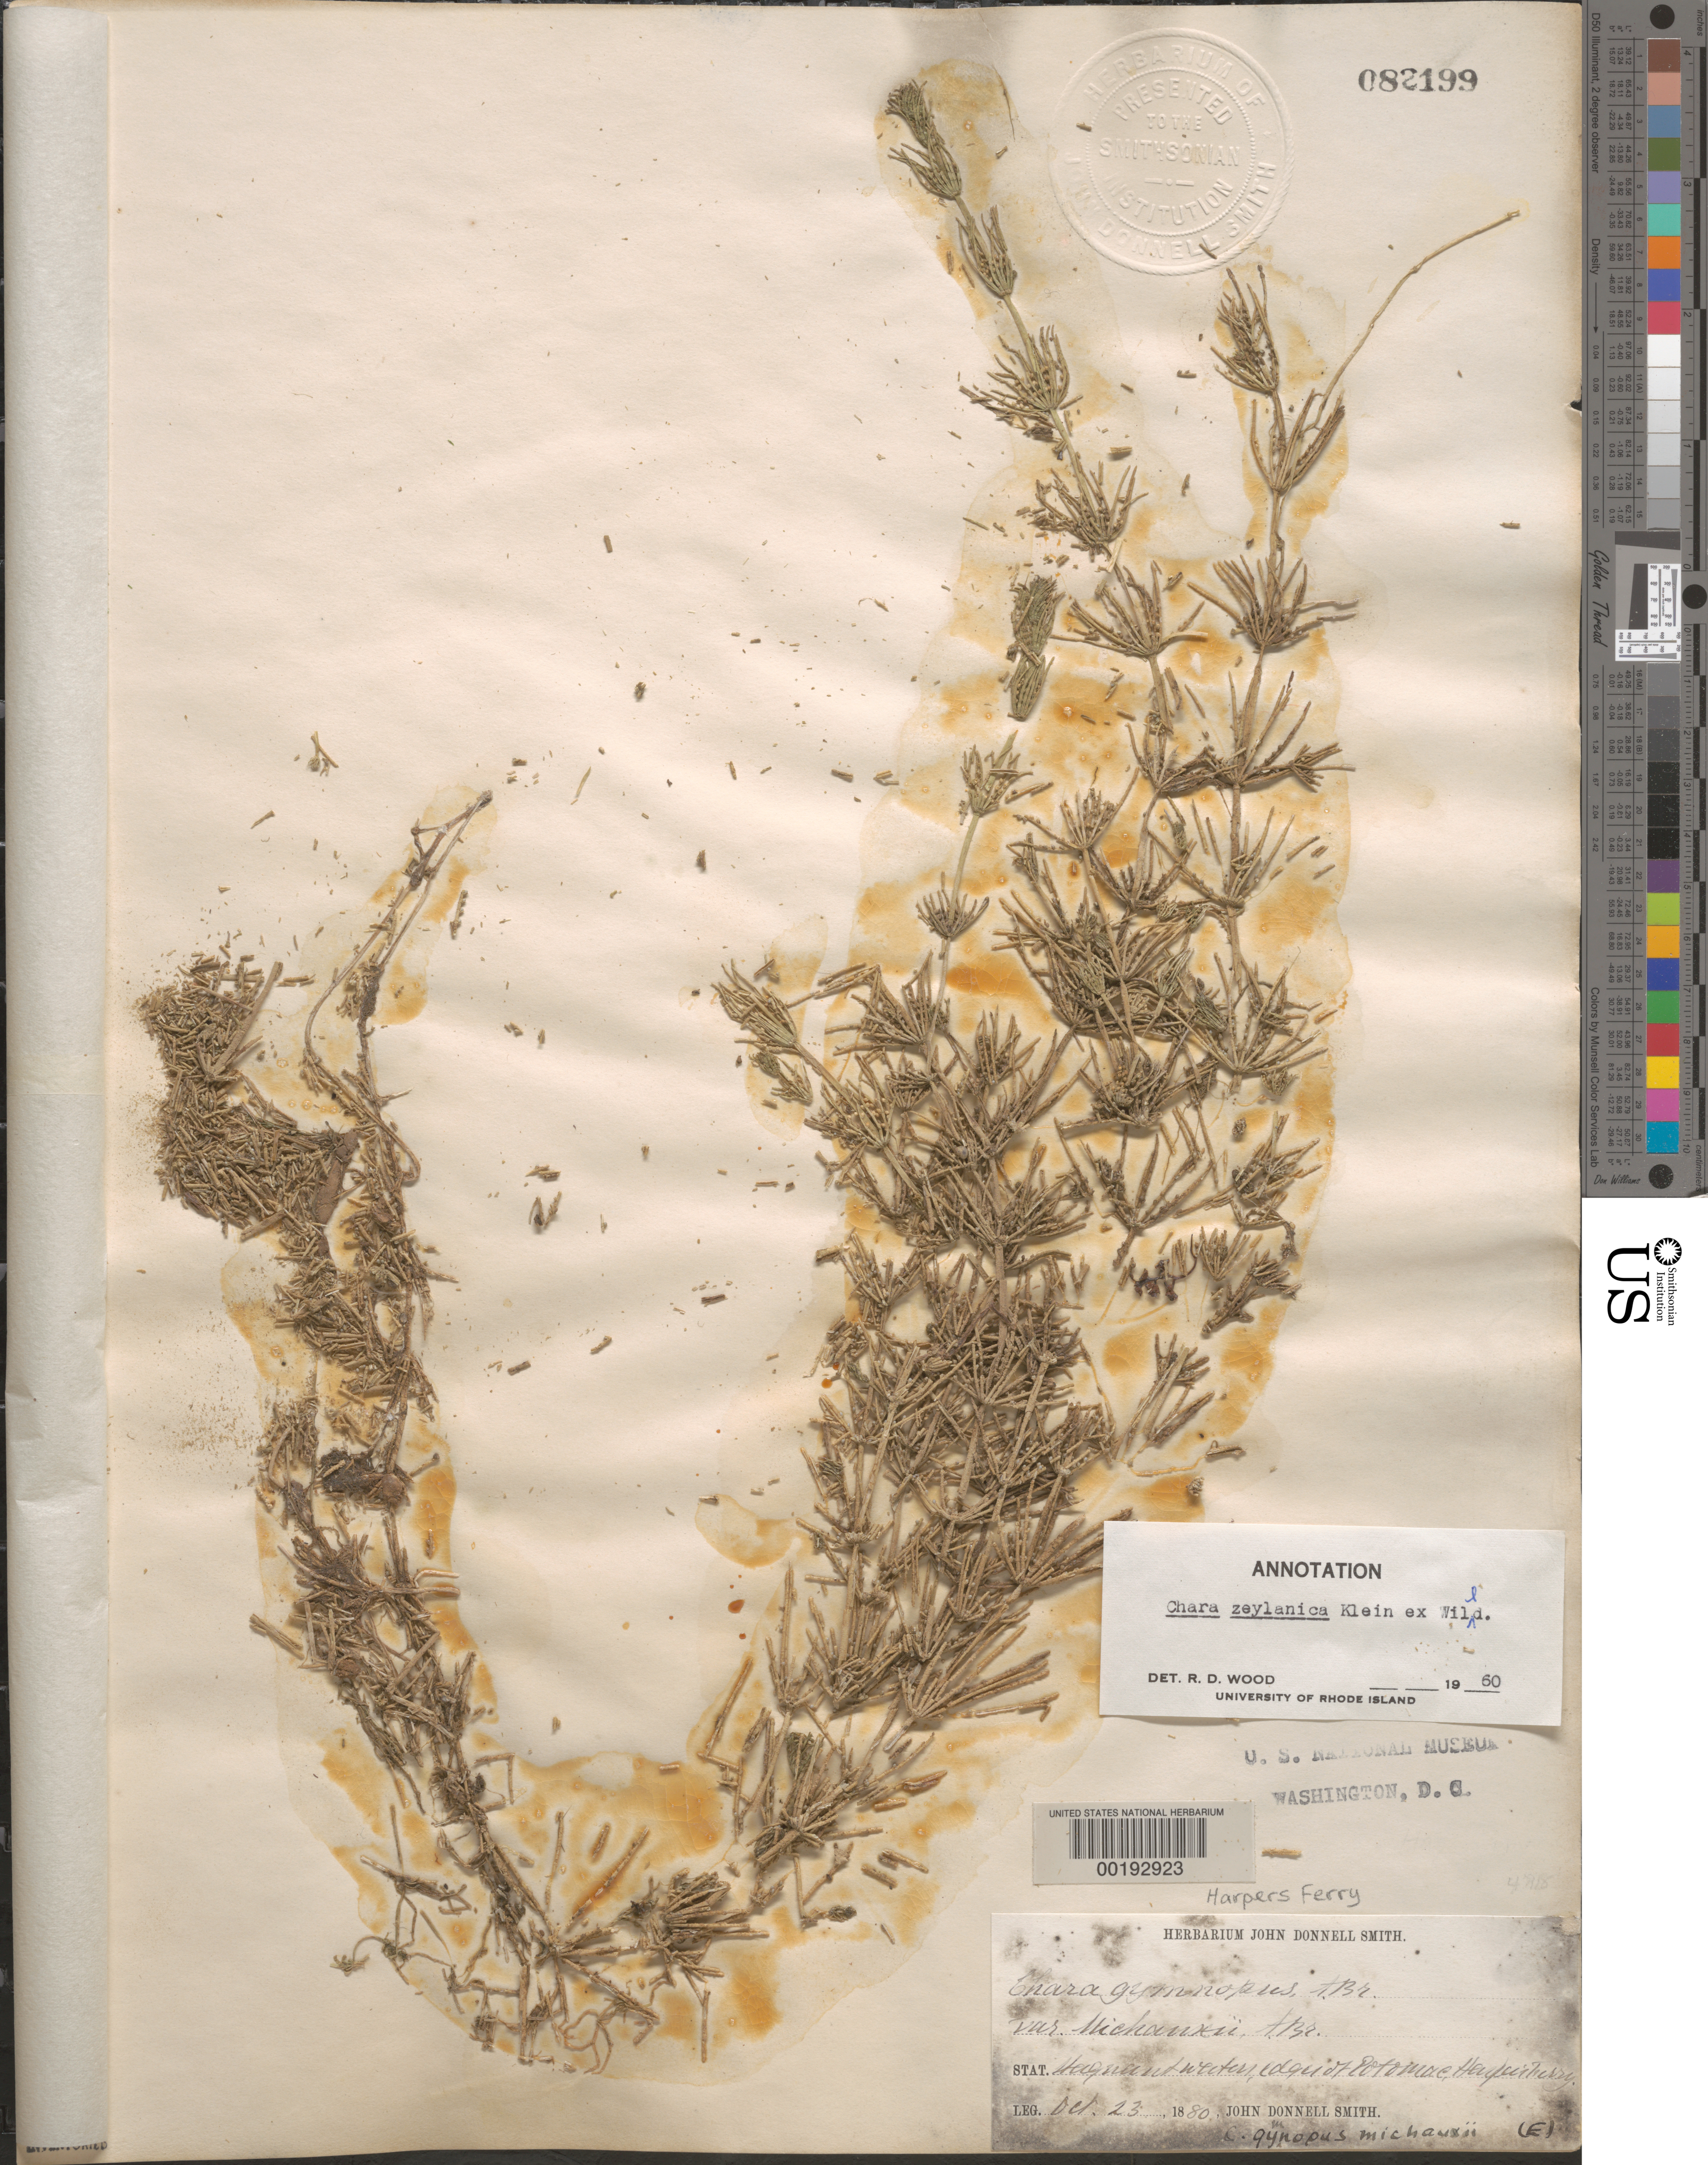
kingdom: Plantae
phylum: Charophyta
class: Charophyceae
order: Charales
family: Characeae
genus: Chara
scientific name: Chara zeylanica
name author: J.G. Klein ex Willd.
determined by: Wood, R. D.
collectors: J. Donnell Smith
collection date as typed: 23 Oct 1880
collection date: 1880-10-23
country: United States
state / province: West Virginia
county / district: Jefferson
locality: Potomac River, Harpers Ferry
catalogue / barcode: US 82199